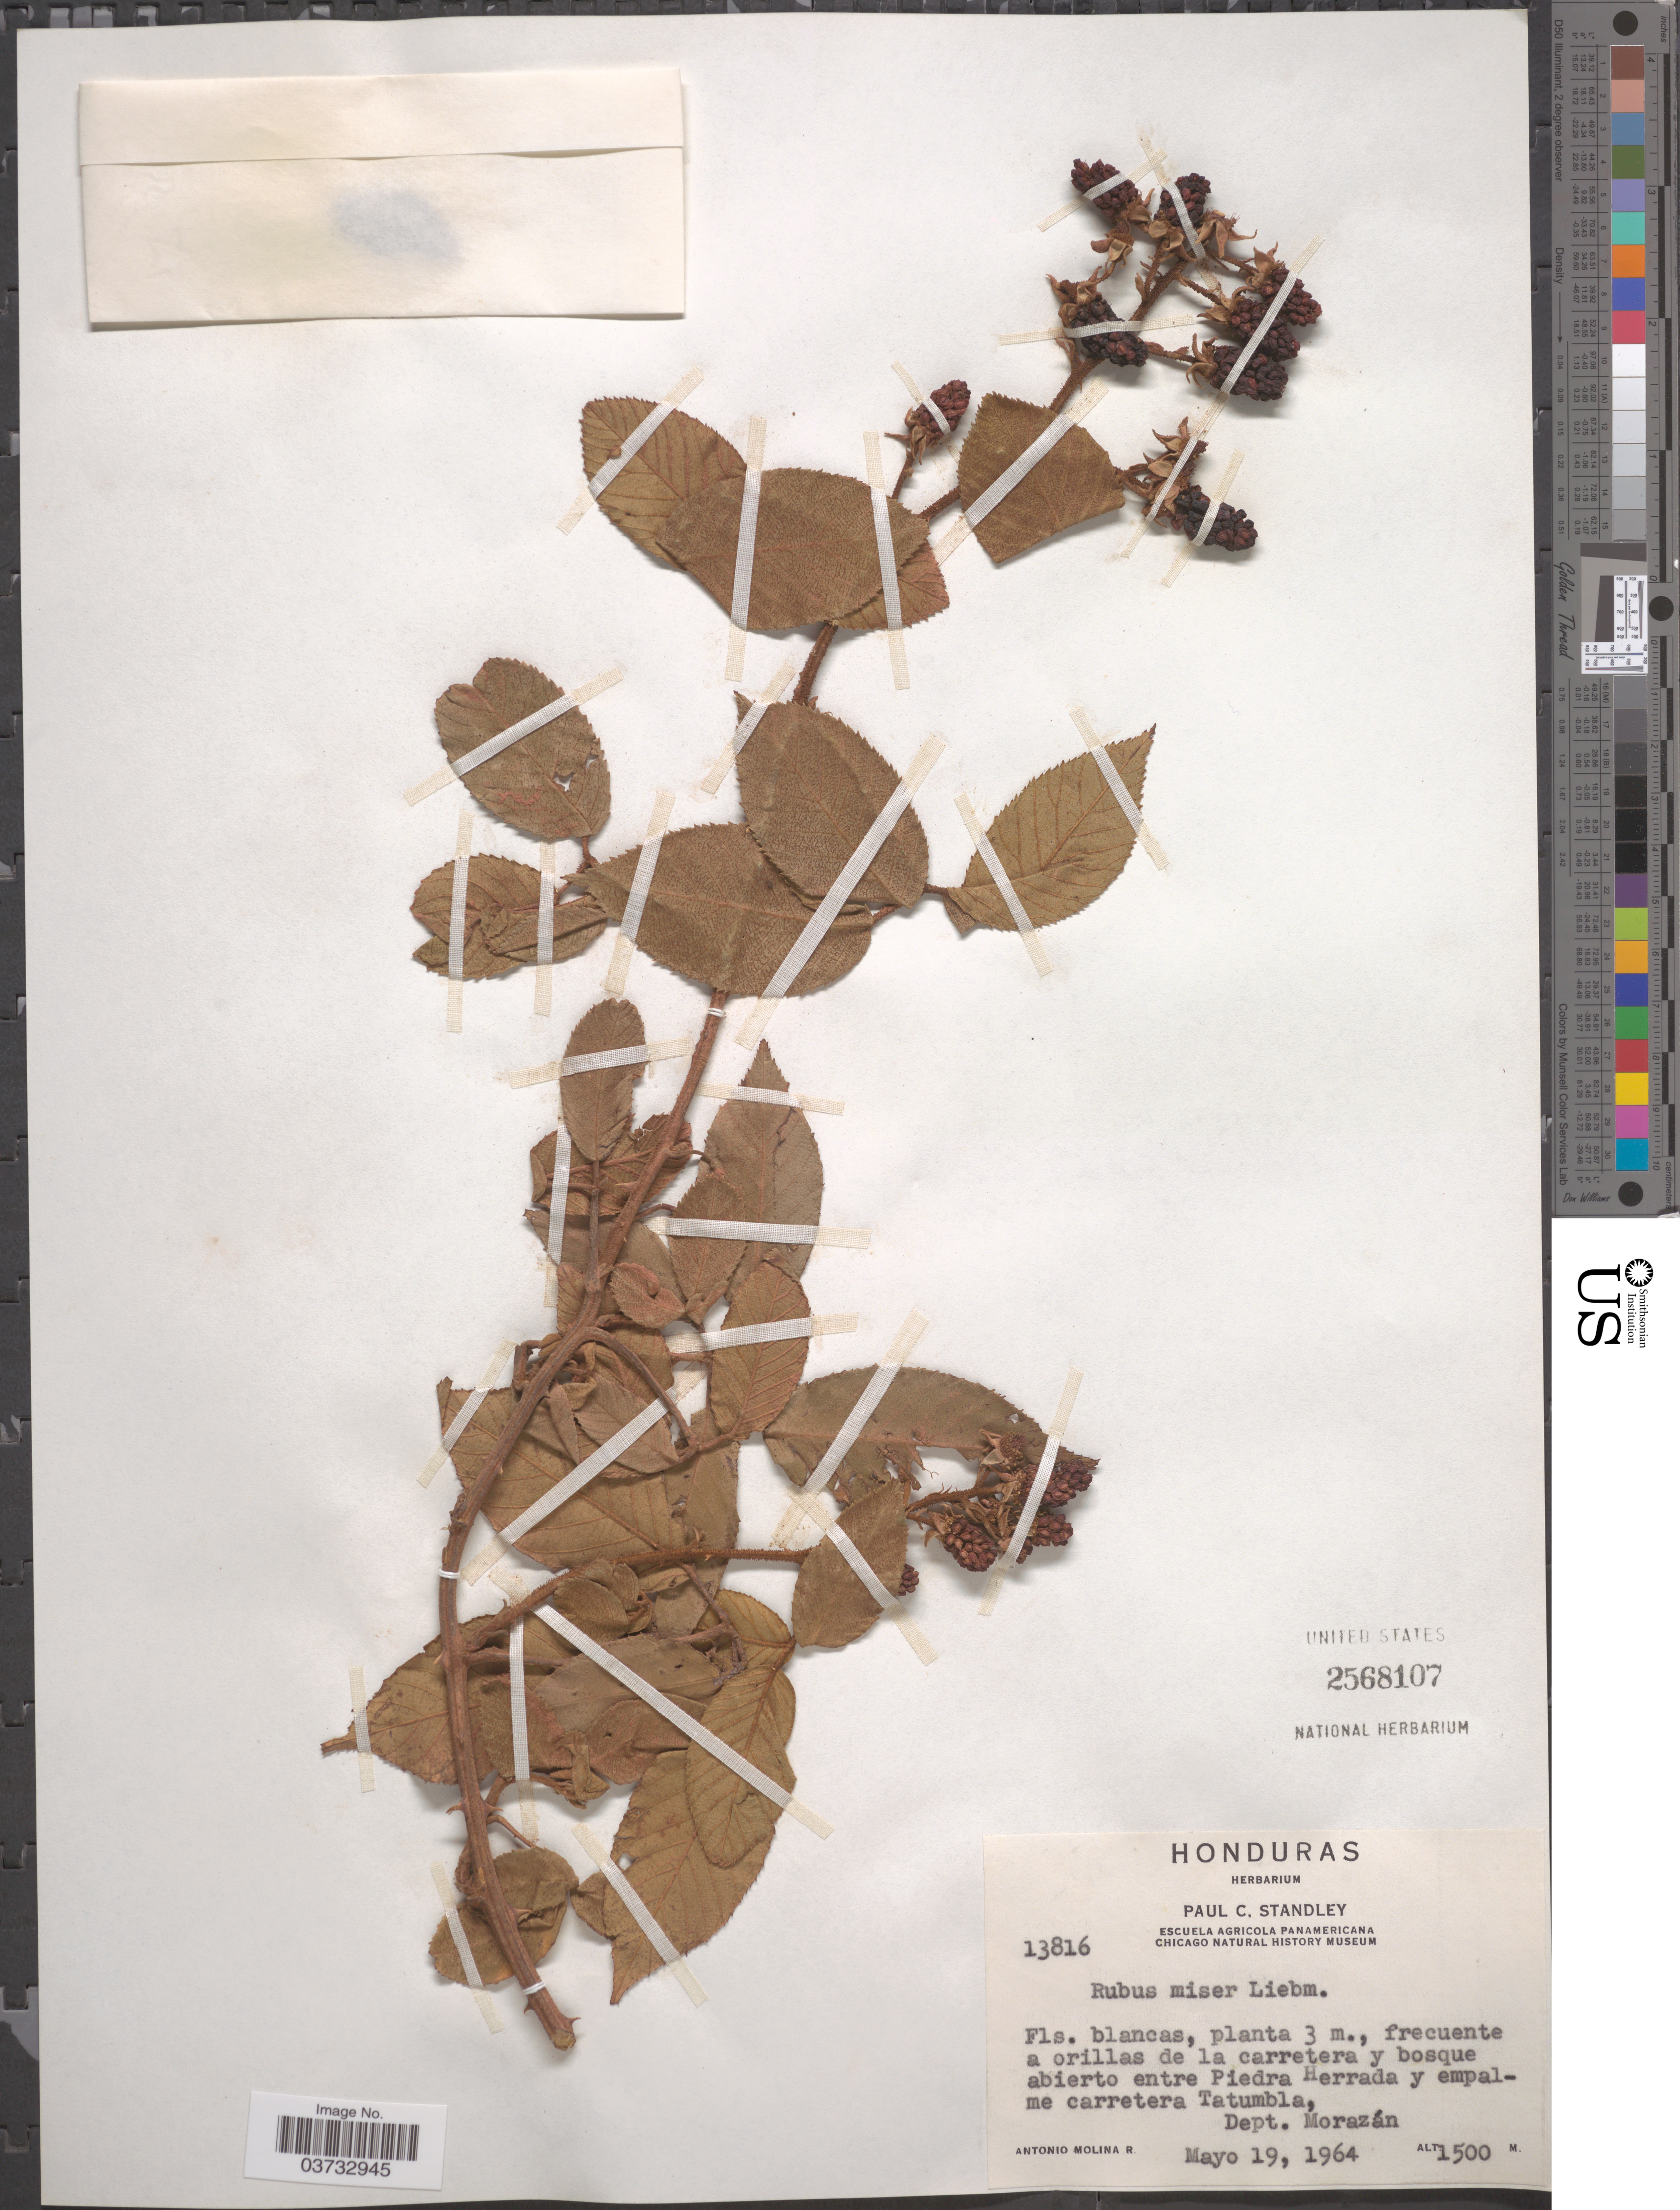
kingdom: Plantae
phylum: Tracheophyta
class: Magnoliopsida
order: Rosales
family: Rosaceae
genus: Rubus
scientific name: Rubus miser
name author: Liebm.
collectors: A. Molina R.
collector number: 13816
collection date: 1964-05-19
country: Honduras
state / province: Fco. Morazán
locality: Frecuente a orillas de la carretera y bosque abierto entre Piedra Herrada y empalme carretera Tatumbla, Dept. Morazán.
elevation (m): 1500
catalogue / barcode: US 2568107